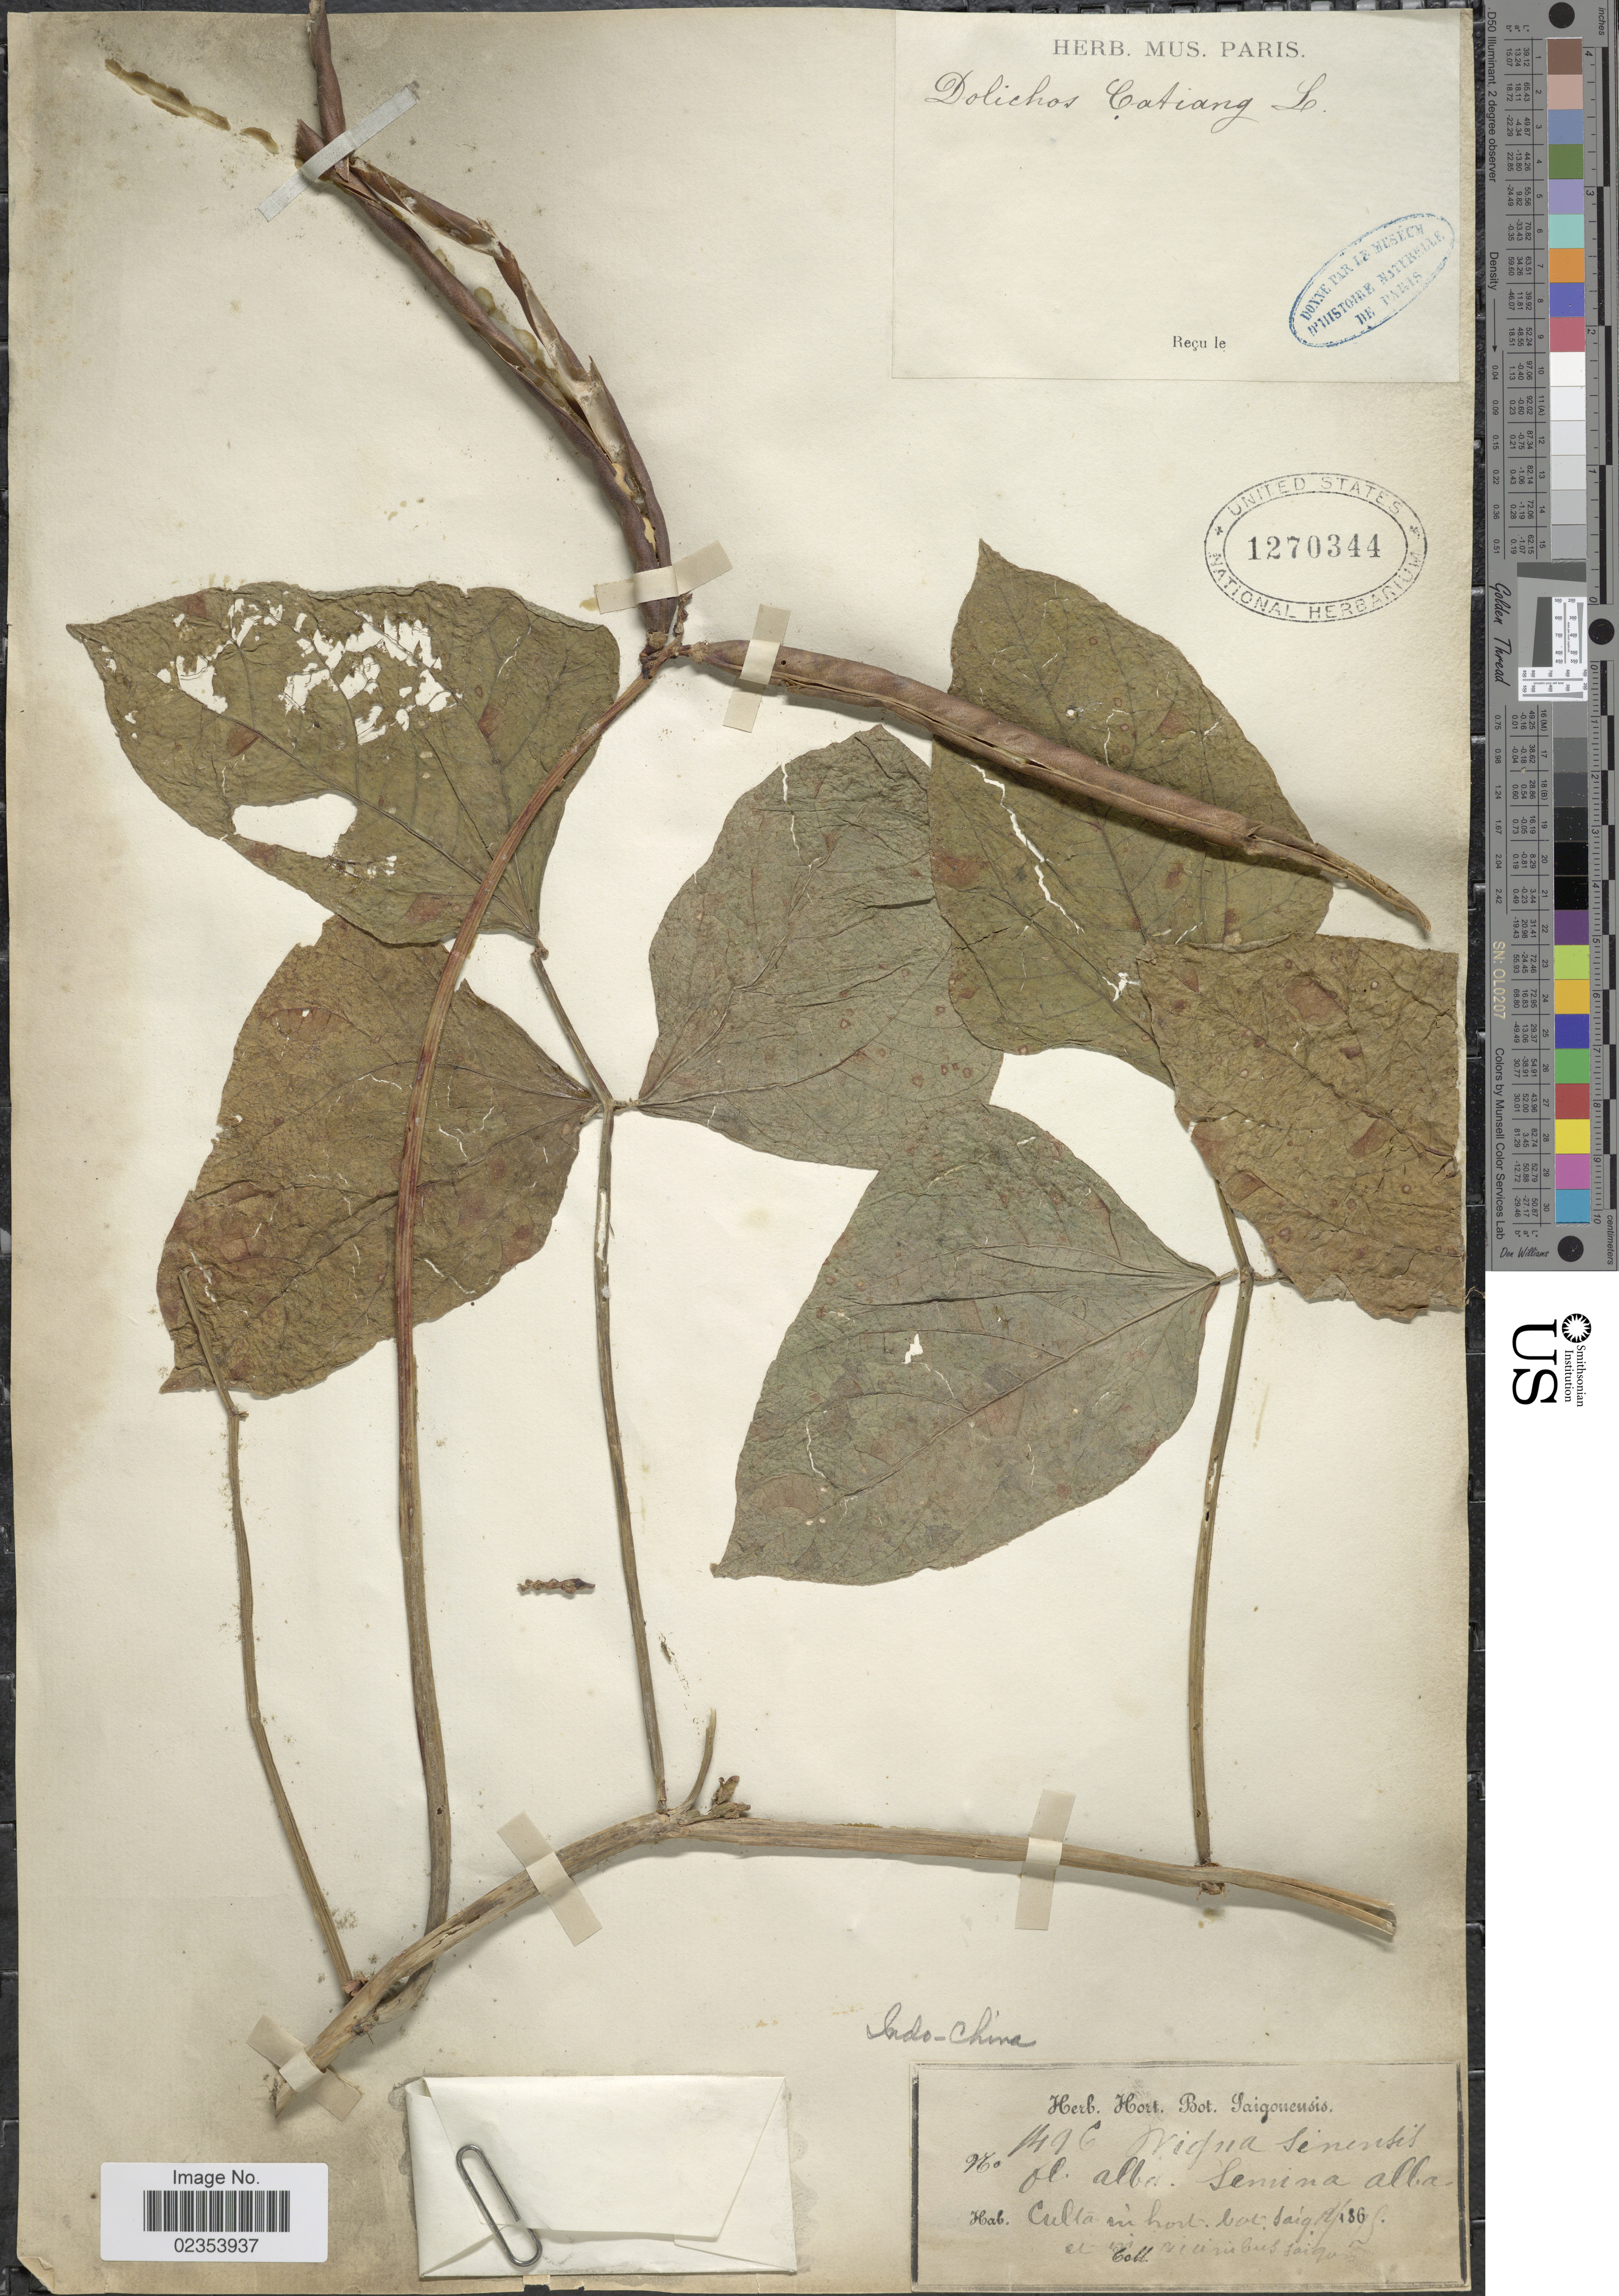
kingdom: Plantae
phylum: Tracheophyta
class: Magnoliopsida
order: Fabales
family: Fabaceae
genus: Vigna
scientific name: Vigna unguiculata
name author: (L.) Walp.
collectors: Ex herb. Hort. Bot. Saigonensis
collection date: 1865-12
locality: Culta in hort. bot. Saig. Indo-China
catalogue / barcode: US 1270344